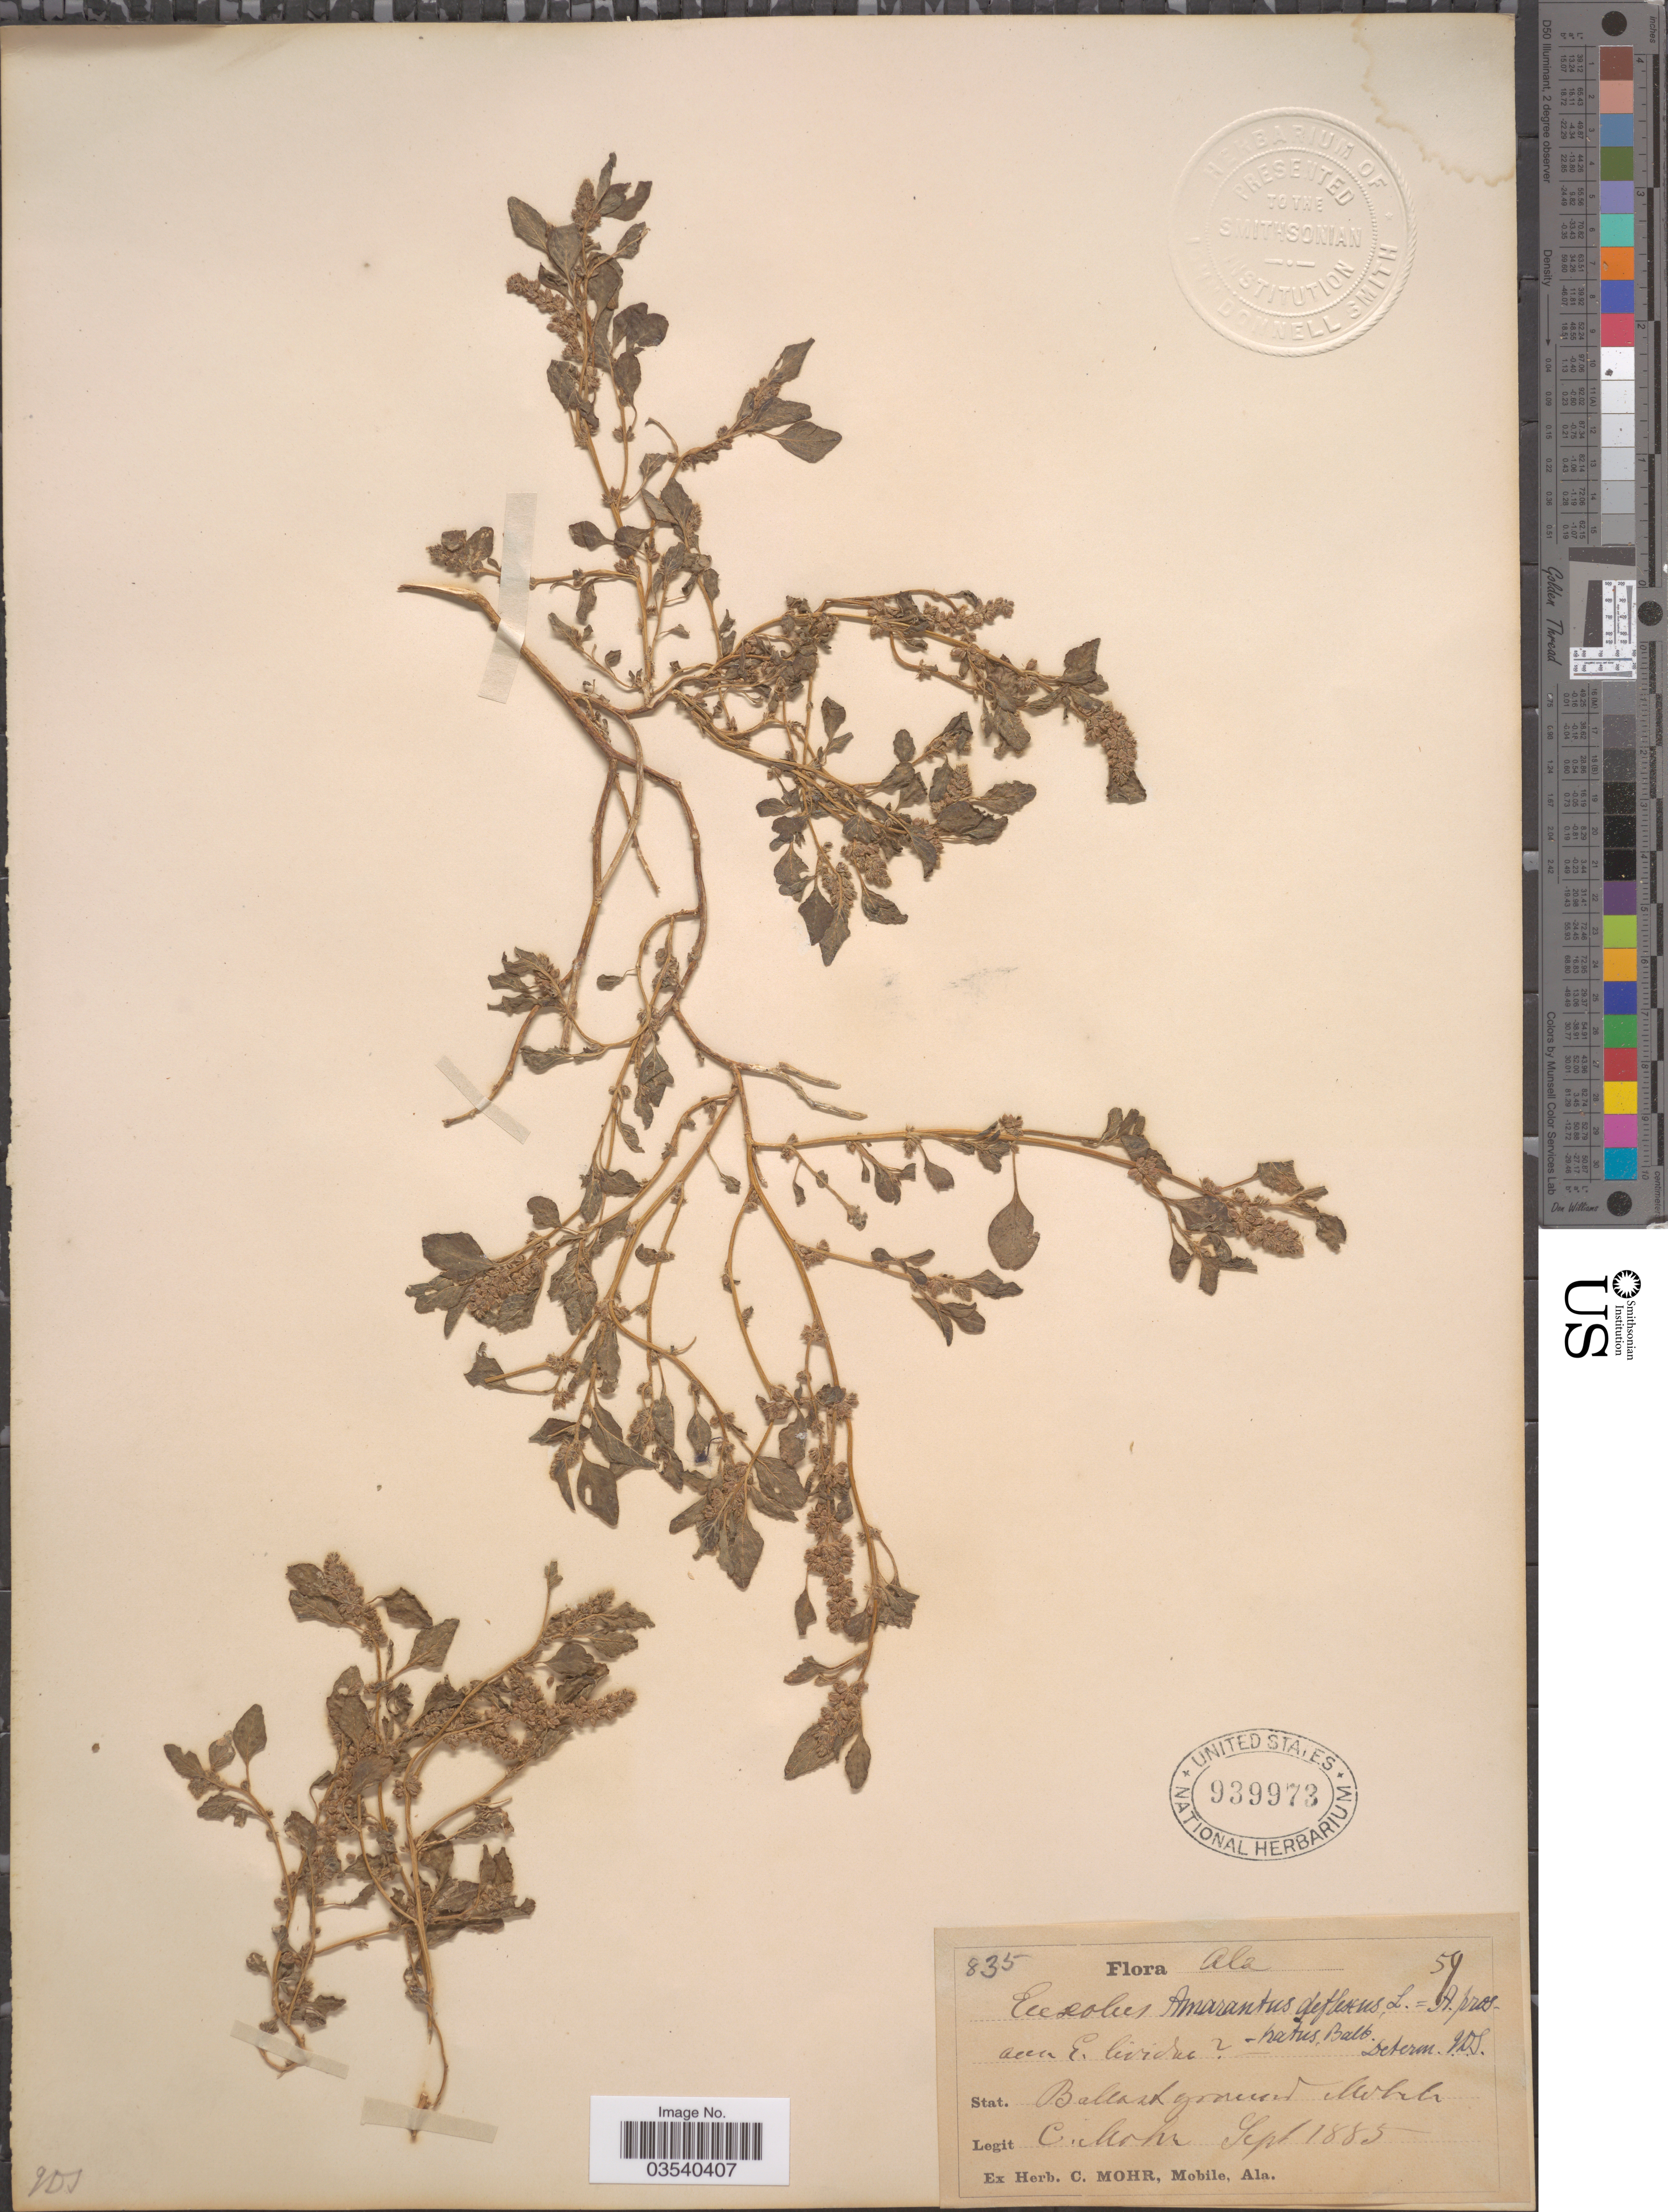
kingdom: Plantae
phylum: Tracheophyta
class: Magnoliopsida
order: Caryophyllales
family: Amaranthaceae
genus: Amaranthus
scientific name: Amaranthus deflexus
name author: L.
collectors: C. T. Mohr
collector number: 835/59?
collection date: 1885-09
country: United States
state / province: Alabama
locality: Stat. Ballast ground, Mobile.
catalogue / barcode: US 939973